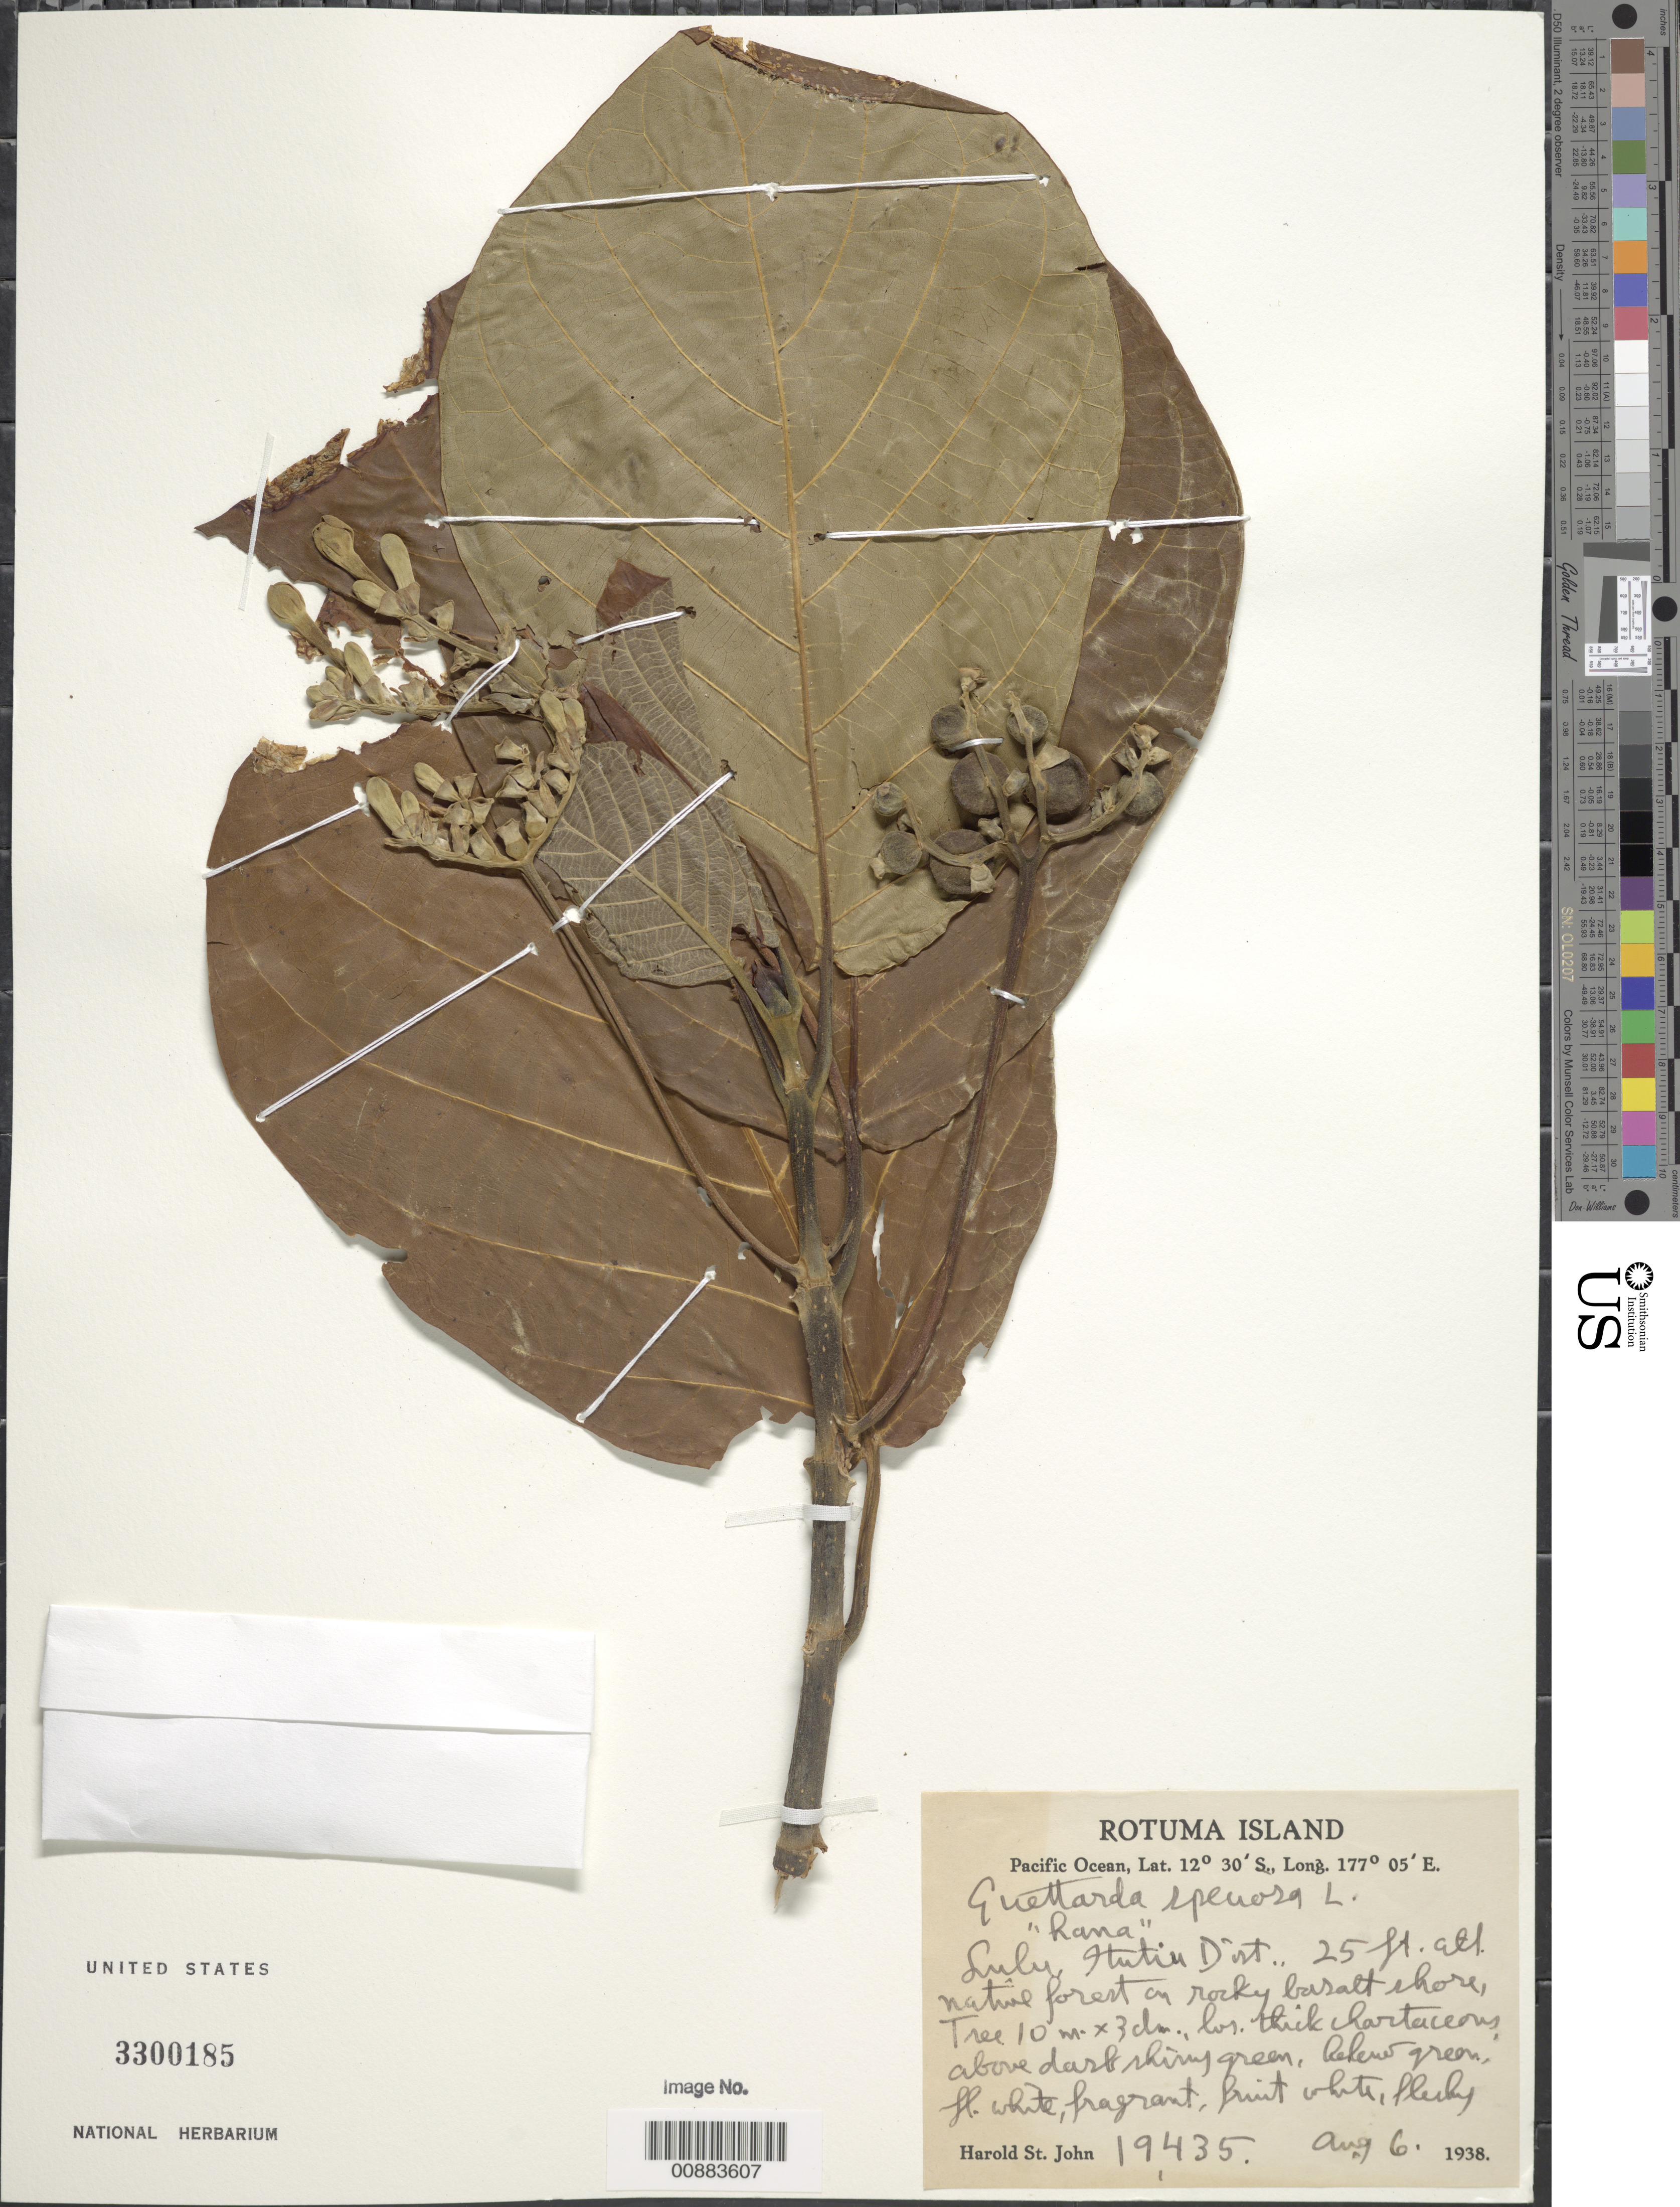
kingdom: Plantae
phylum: Tracheophyta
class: Magnoliopsida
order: Gentianales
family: Rubiaceae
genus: Guettarda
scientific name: Guettarda speciosa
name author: L.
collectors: H. St. John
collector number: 19435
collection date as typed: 06 Aug 1938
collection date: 1938-08-06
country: Fiji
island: Rotuma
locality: Lulu Hutiu Dist.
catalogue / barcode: US 3300185